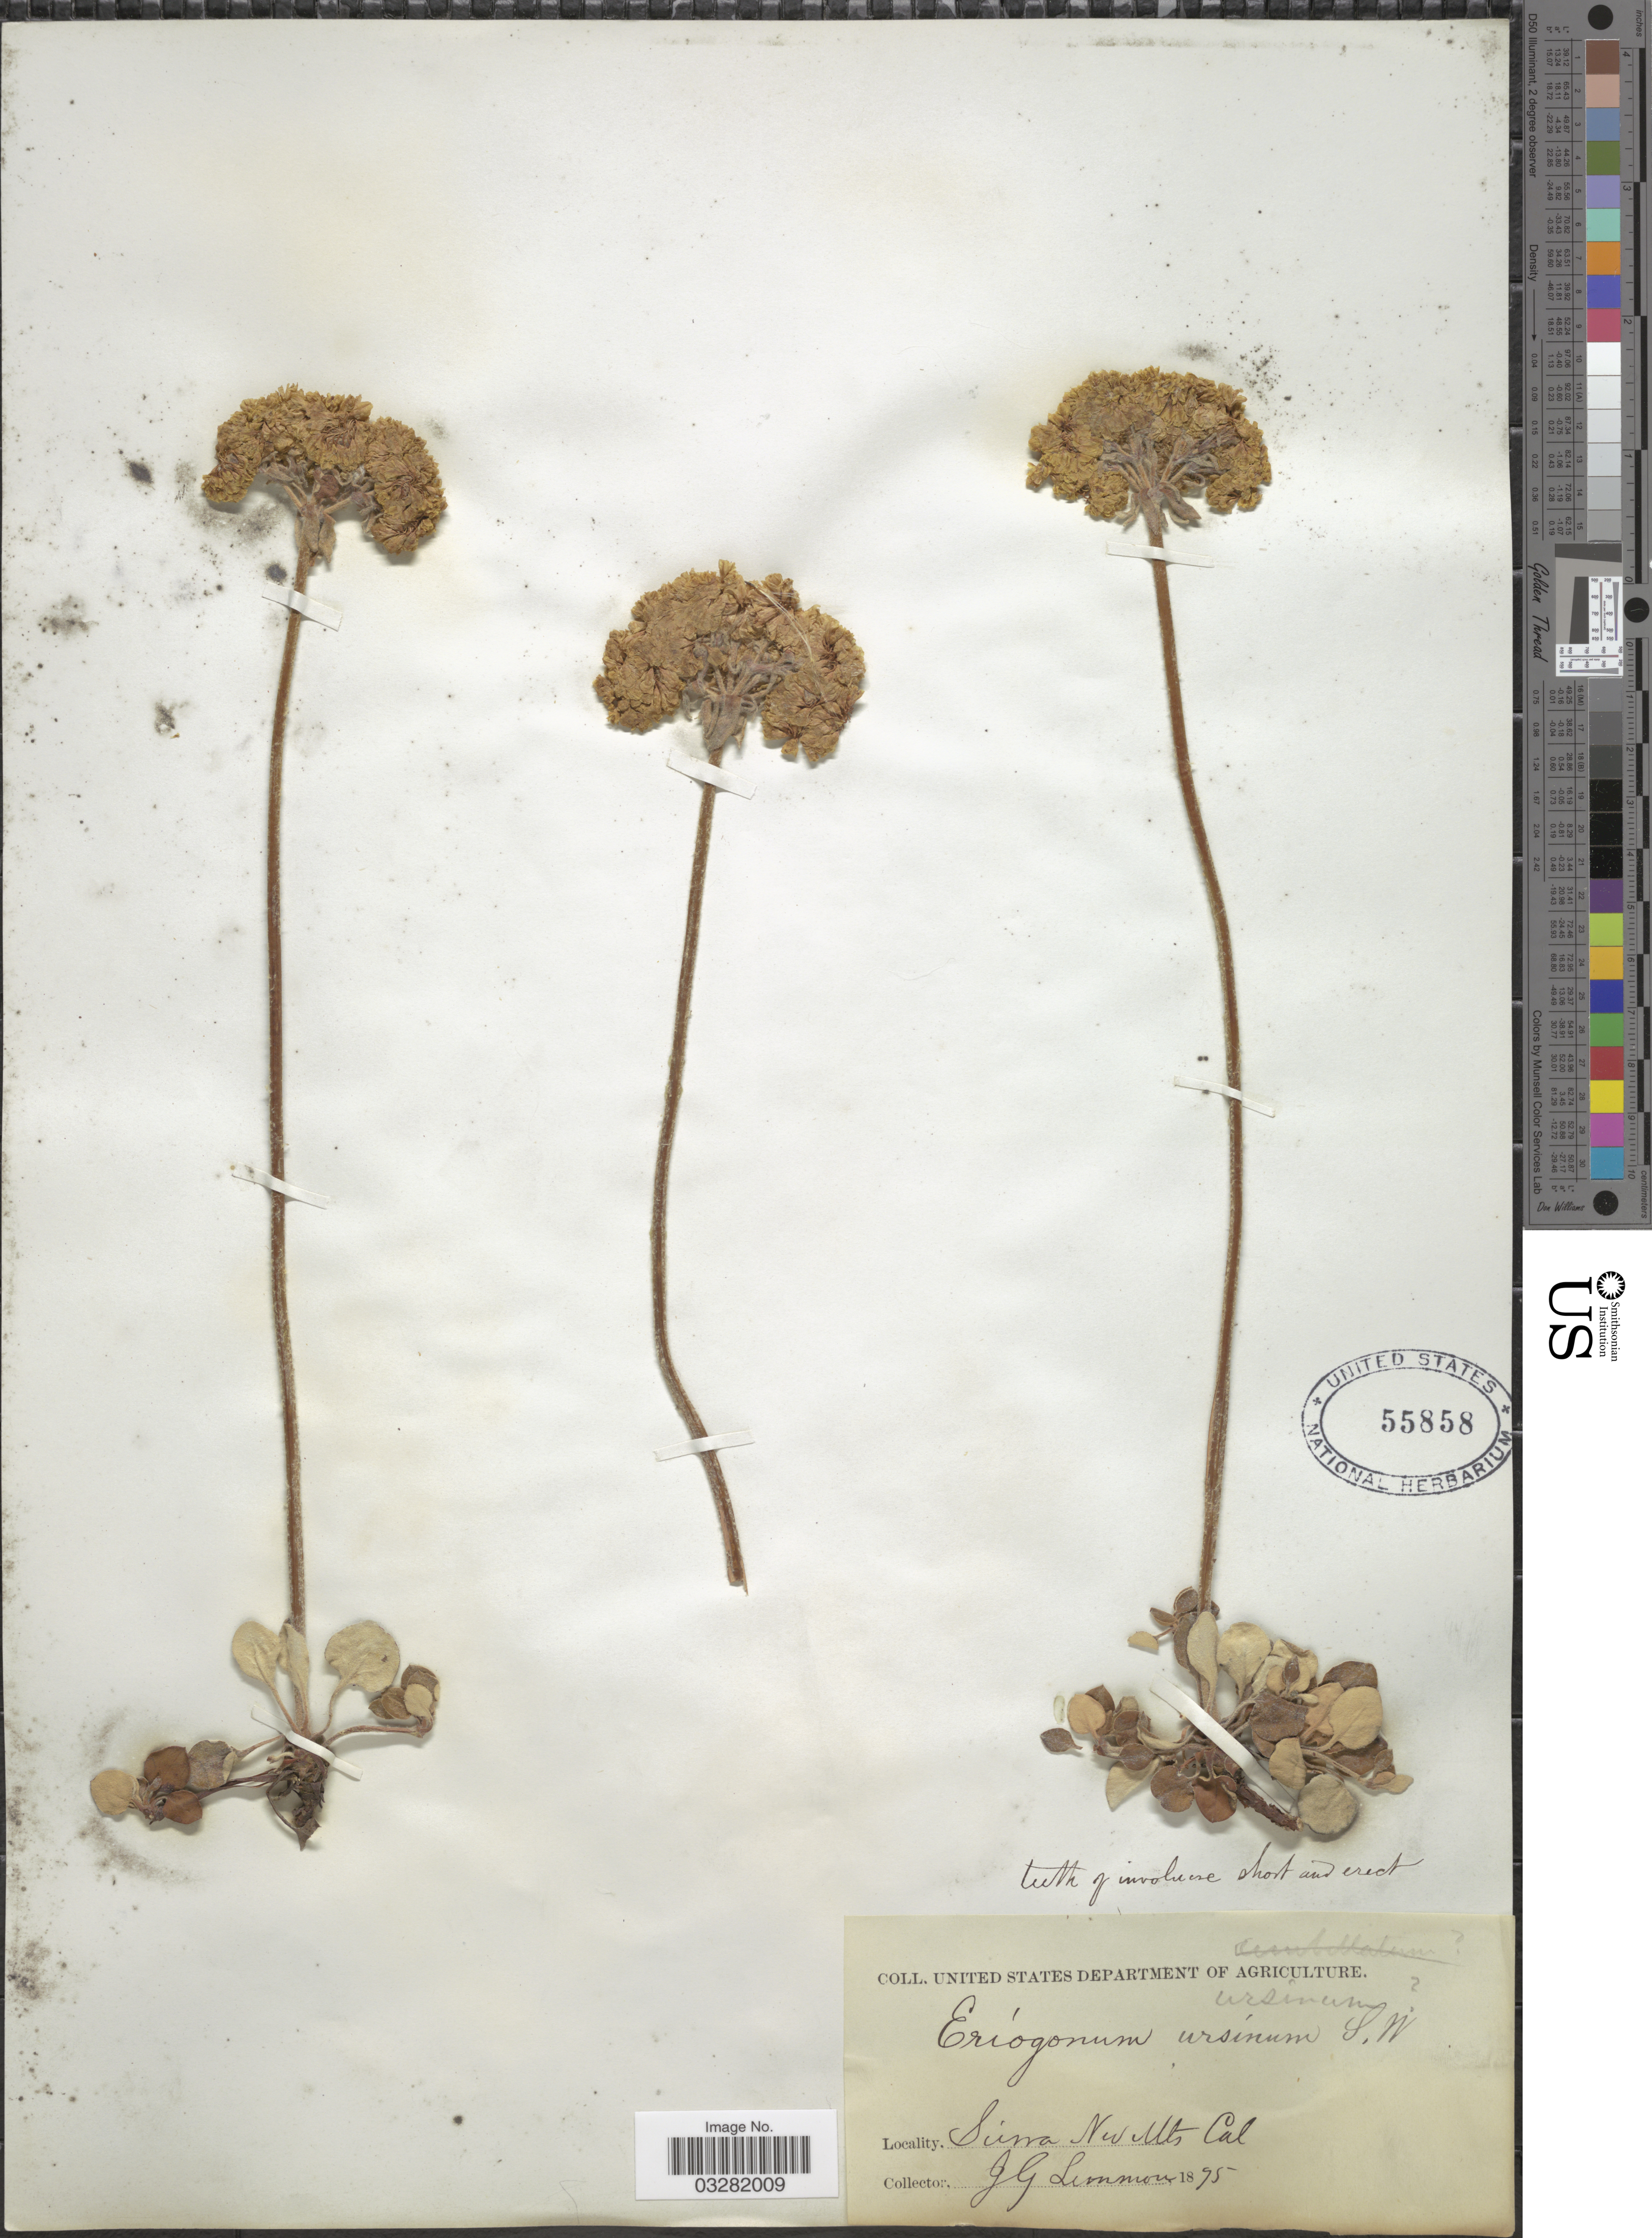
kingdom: Plantae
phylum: Tracheophyta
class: Magnoliopsida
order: Caryophyllales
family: Polygonaceae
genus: Eriogonum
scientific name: Eriogonum ursinum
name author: S. Watson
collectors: J. Lemmon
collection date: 1875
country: United States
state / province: California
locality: Sierra Nev Mts.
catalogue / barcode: US 55858